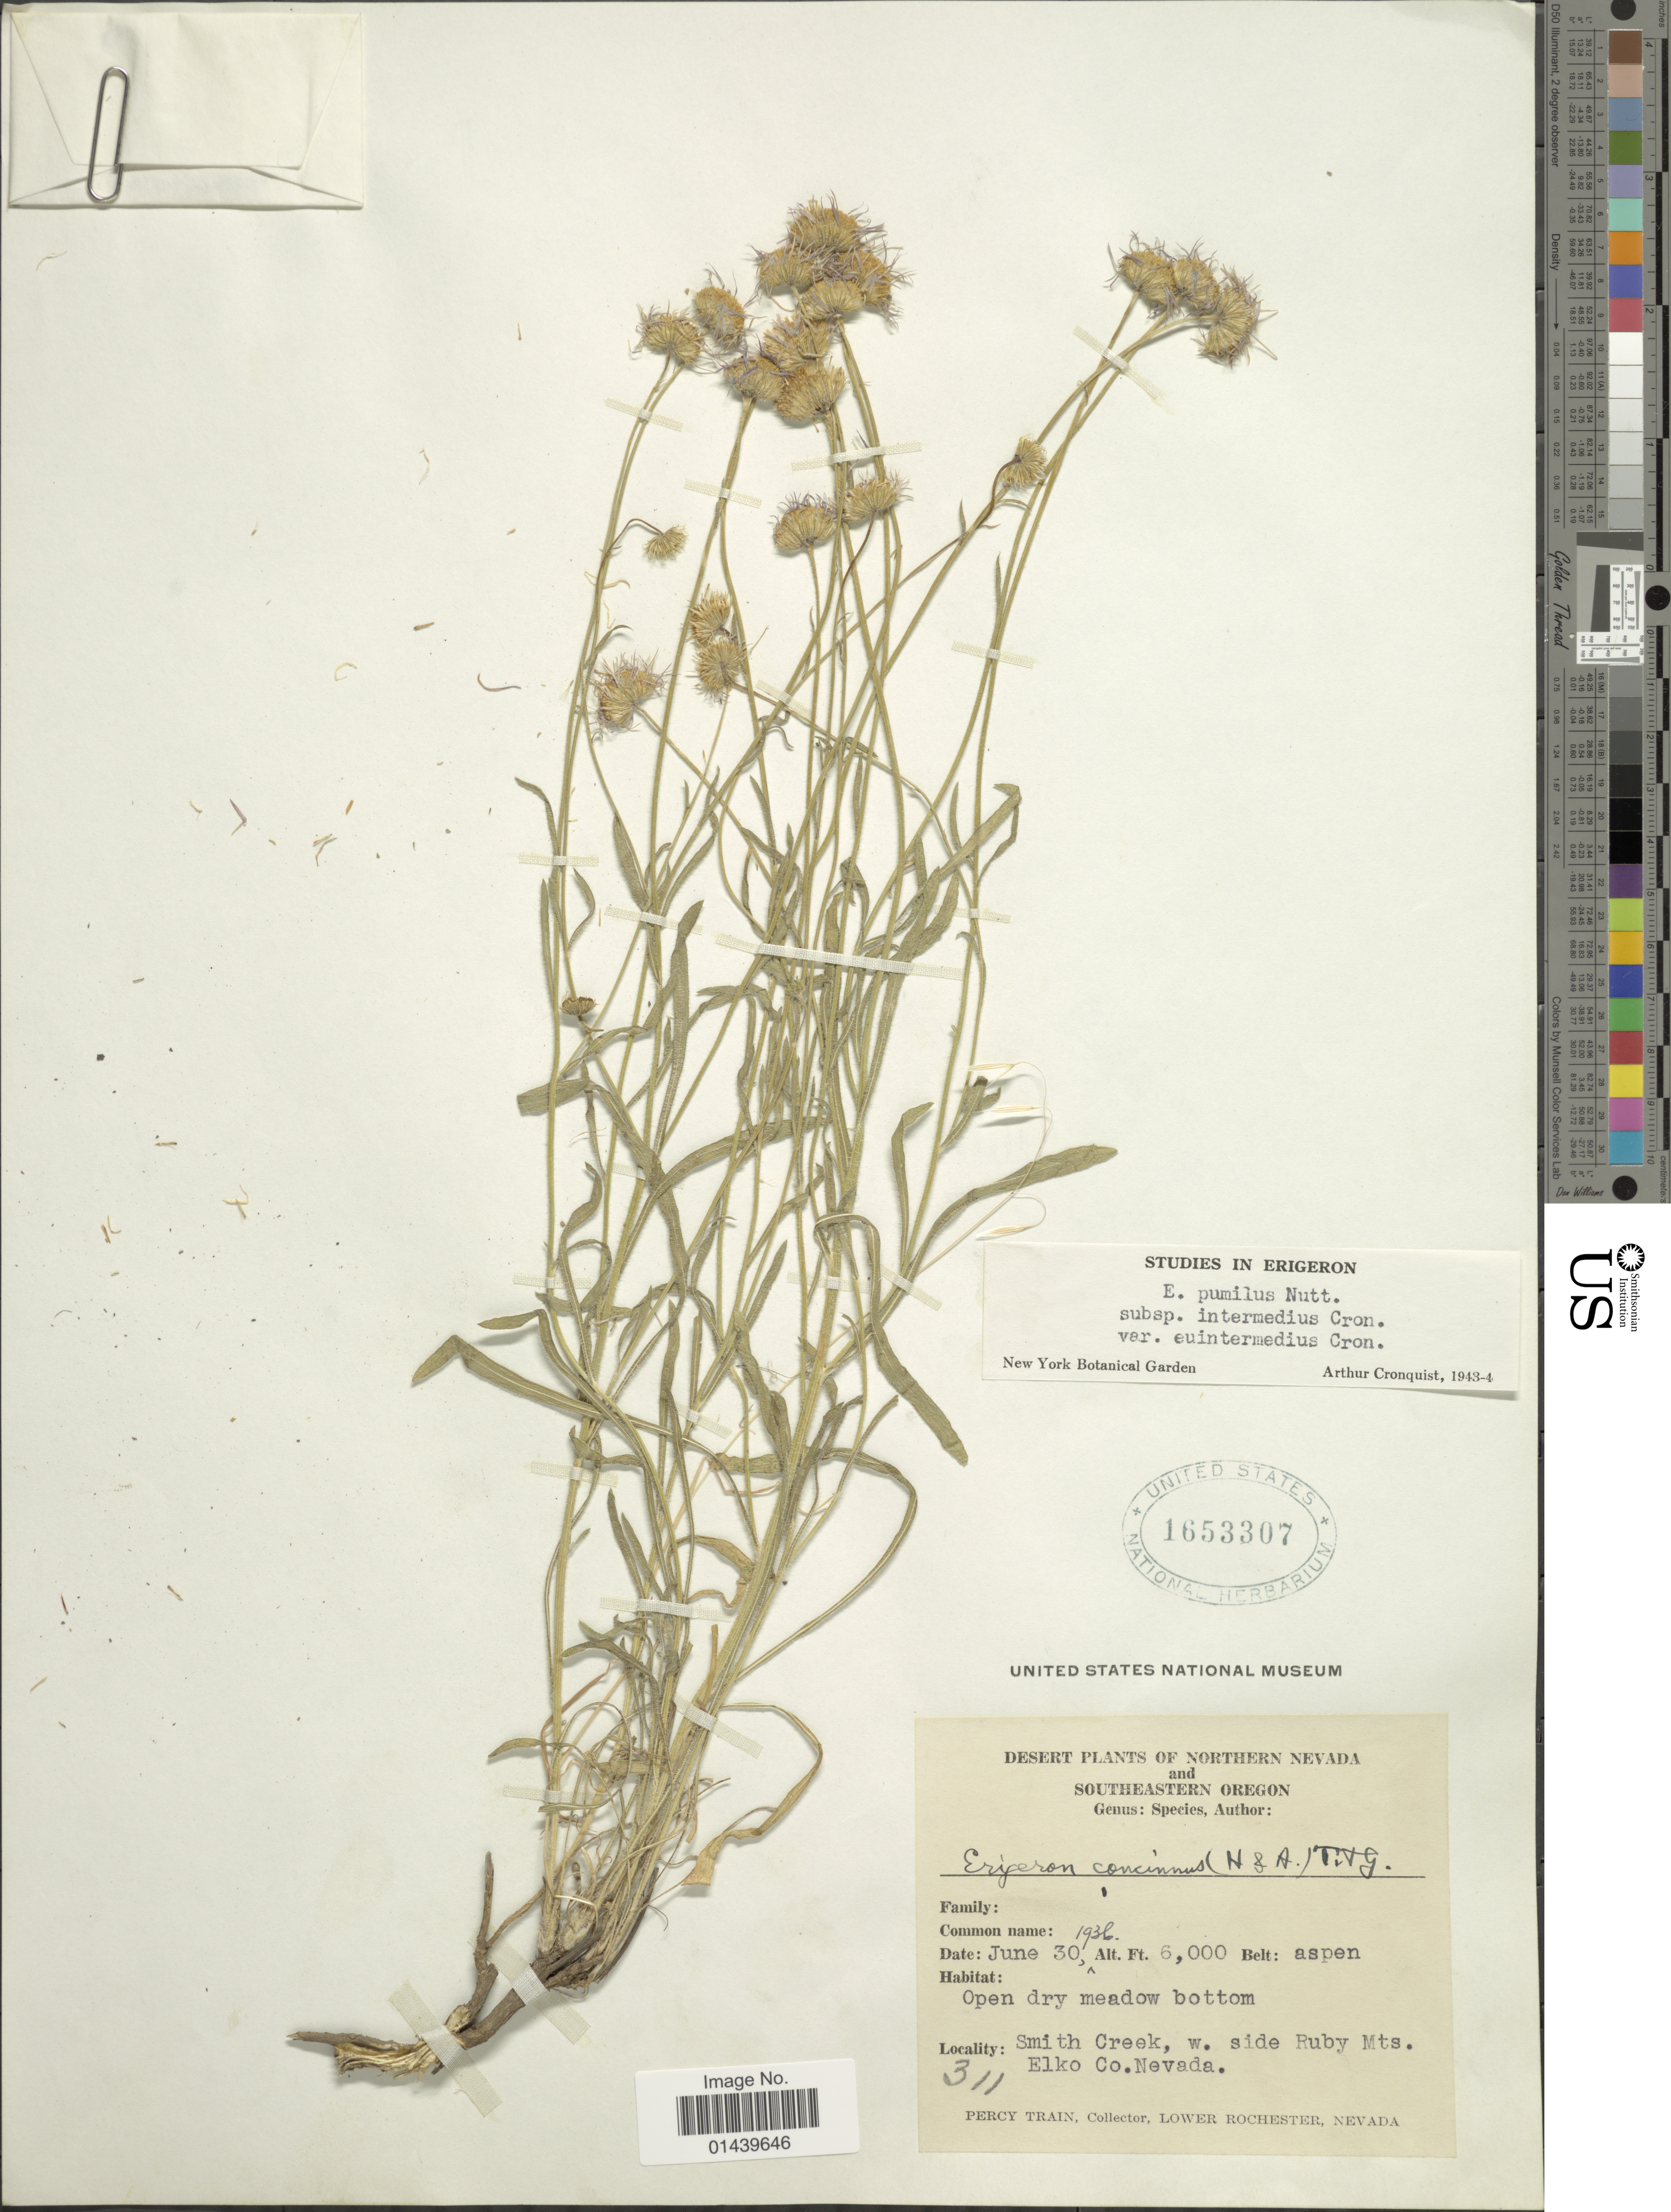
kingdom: Plantae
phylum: Tracheophyta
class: Magnoliopsida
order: Asterales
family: Asteraceae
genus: Erigeron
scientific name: Erigeron pumilus subsp. intermedius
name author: Cronq.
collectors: P. Train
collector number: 311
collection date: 1936-06-30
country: United States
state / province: Nevada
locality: Northern Nevada and Southeastern Oregon. Smith Creek, w. side Ruby Mts. Elko Co.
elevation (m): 1829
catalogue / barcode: US 1653307